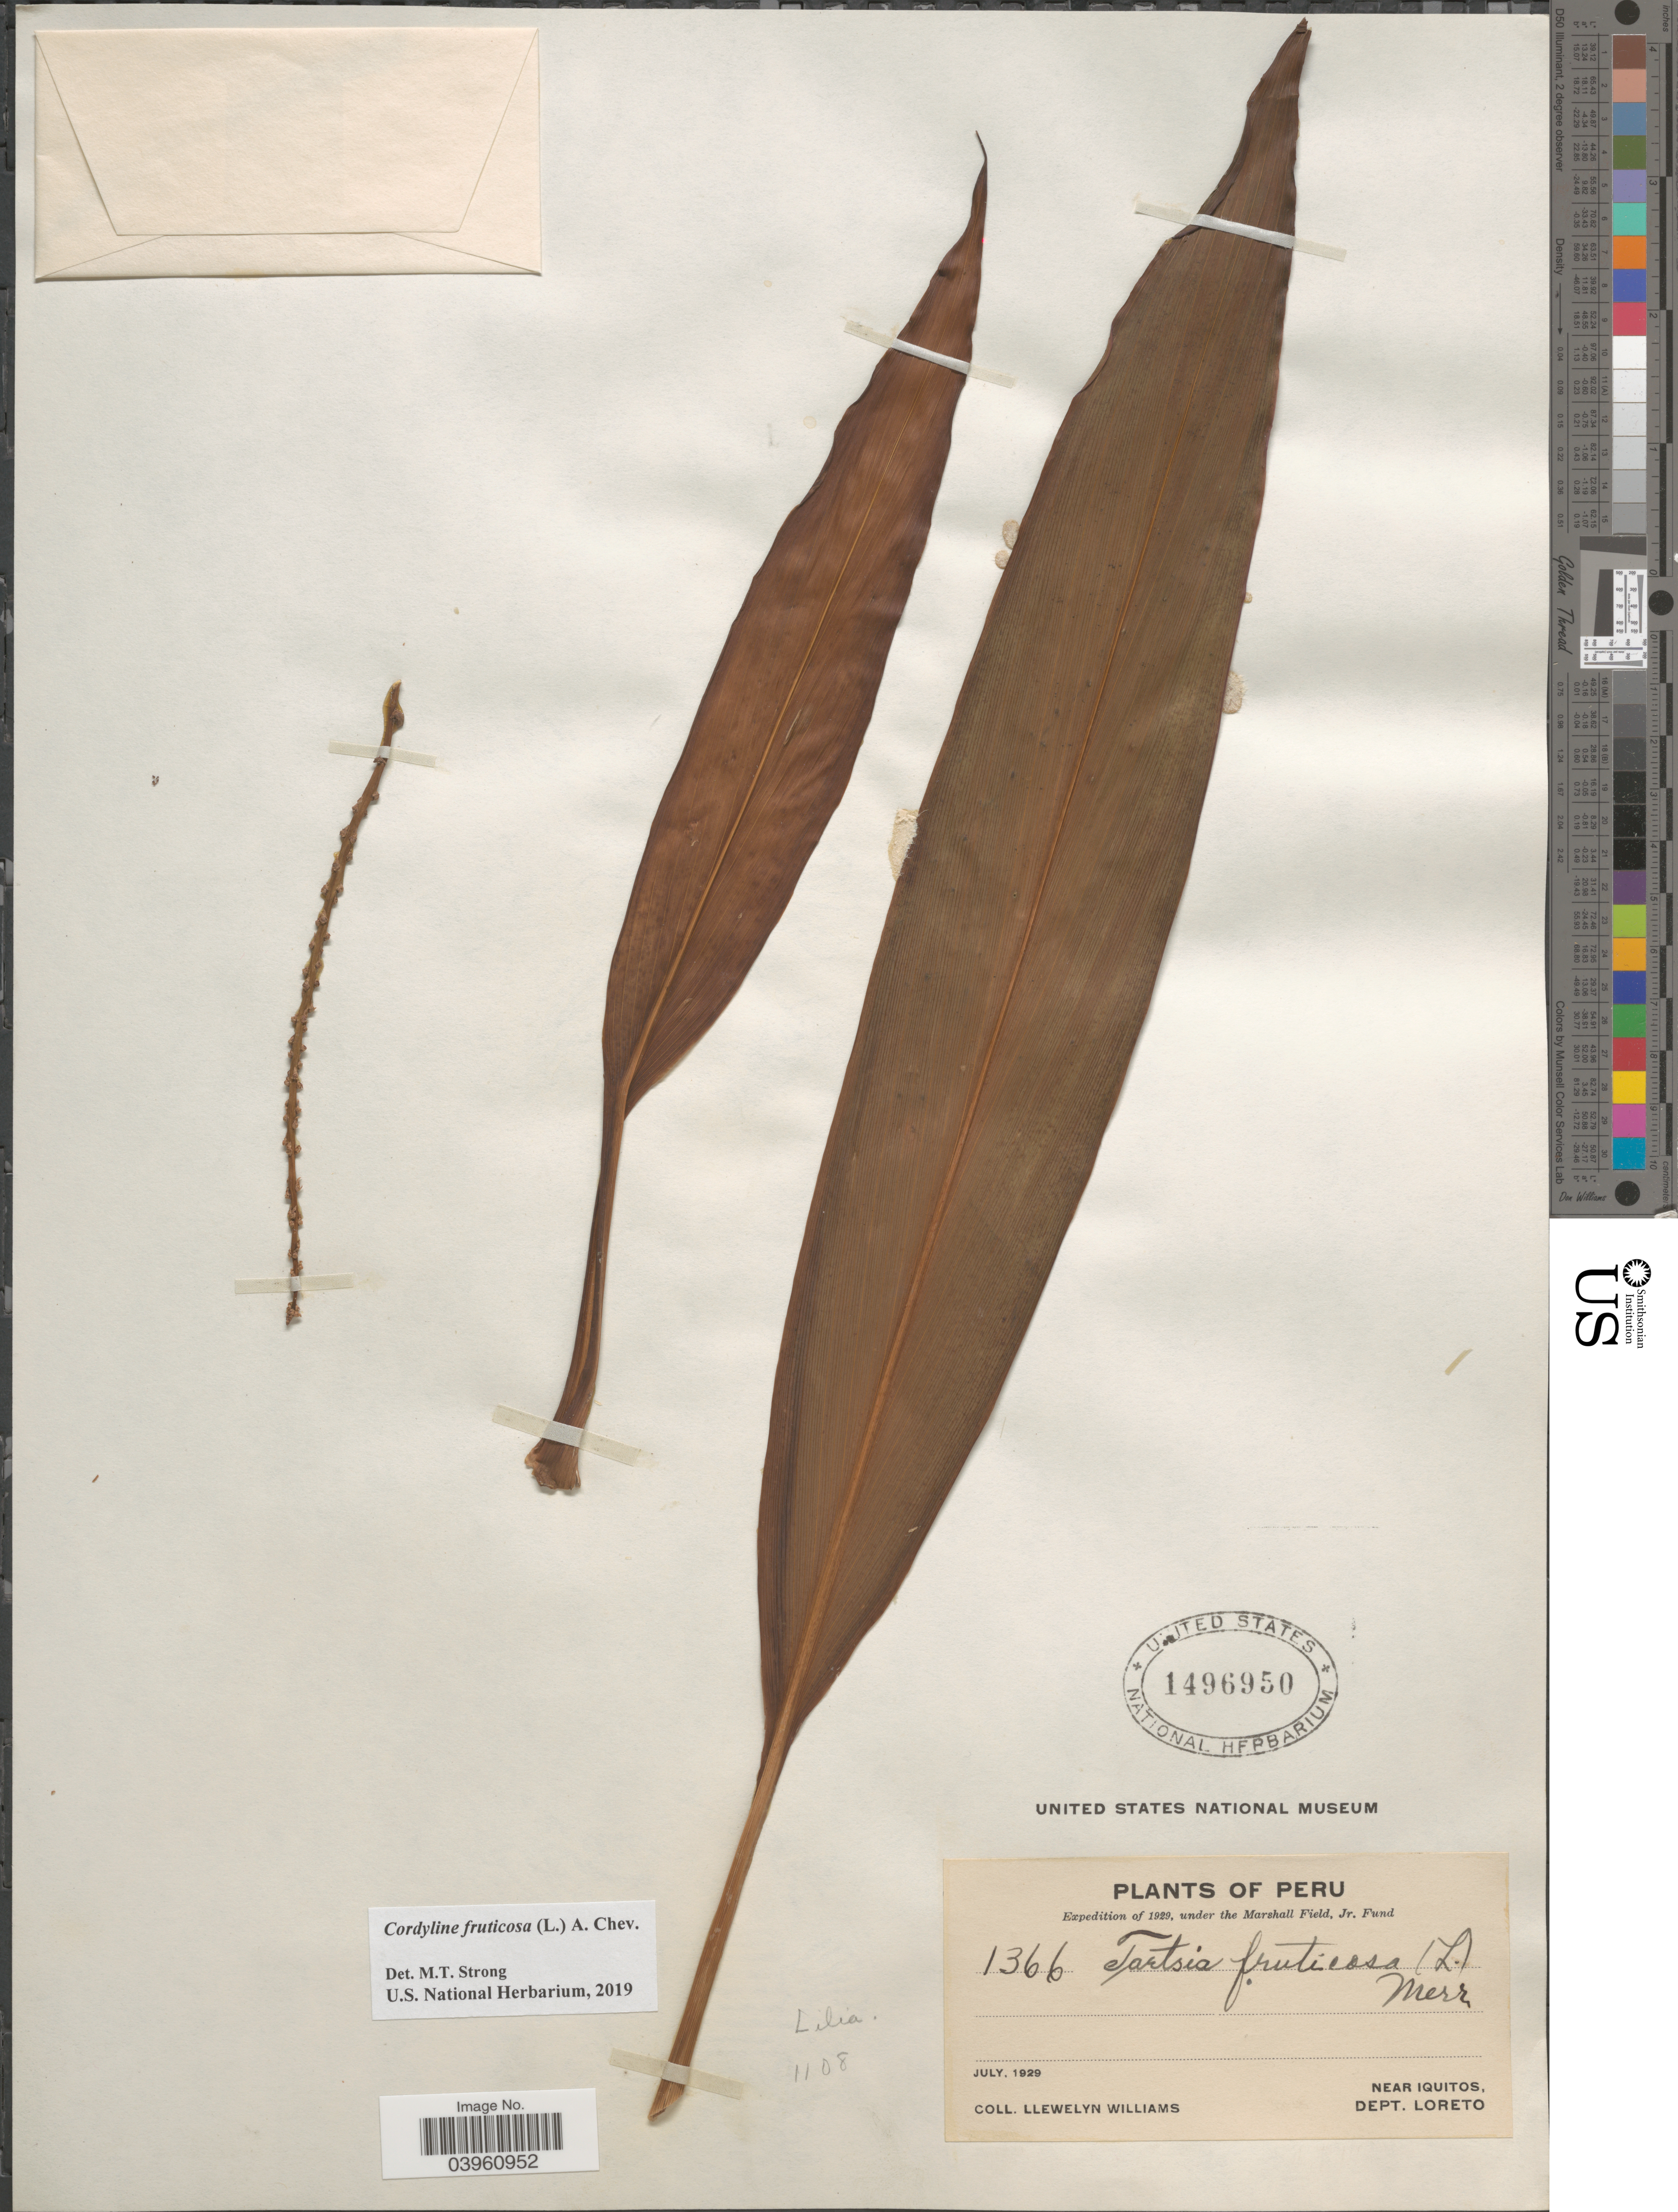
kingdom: Plantae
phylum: Tracheophyta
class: Liliopsida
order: Asparagales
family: Asparagaceae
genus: Cordyline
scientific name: Cordyline fruticosa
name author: (L.) A. Chev.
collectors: Ll. Williams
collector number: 1366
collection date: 1929-07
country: Peru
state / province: Loreto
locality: Near Iquitos, Dept. Loreto.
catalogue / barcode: US 1496950